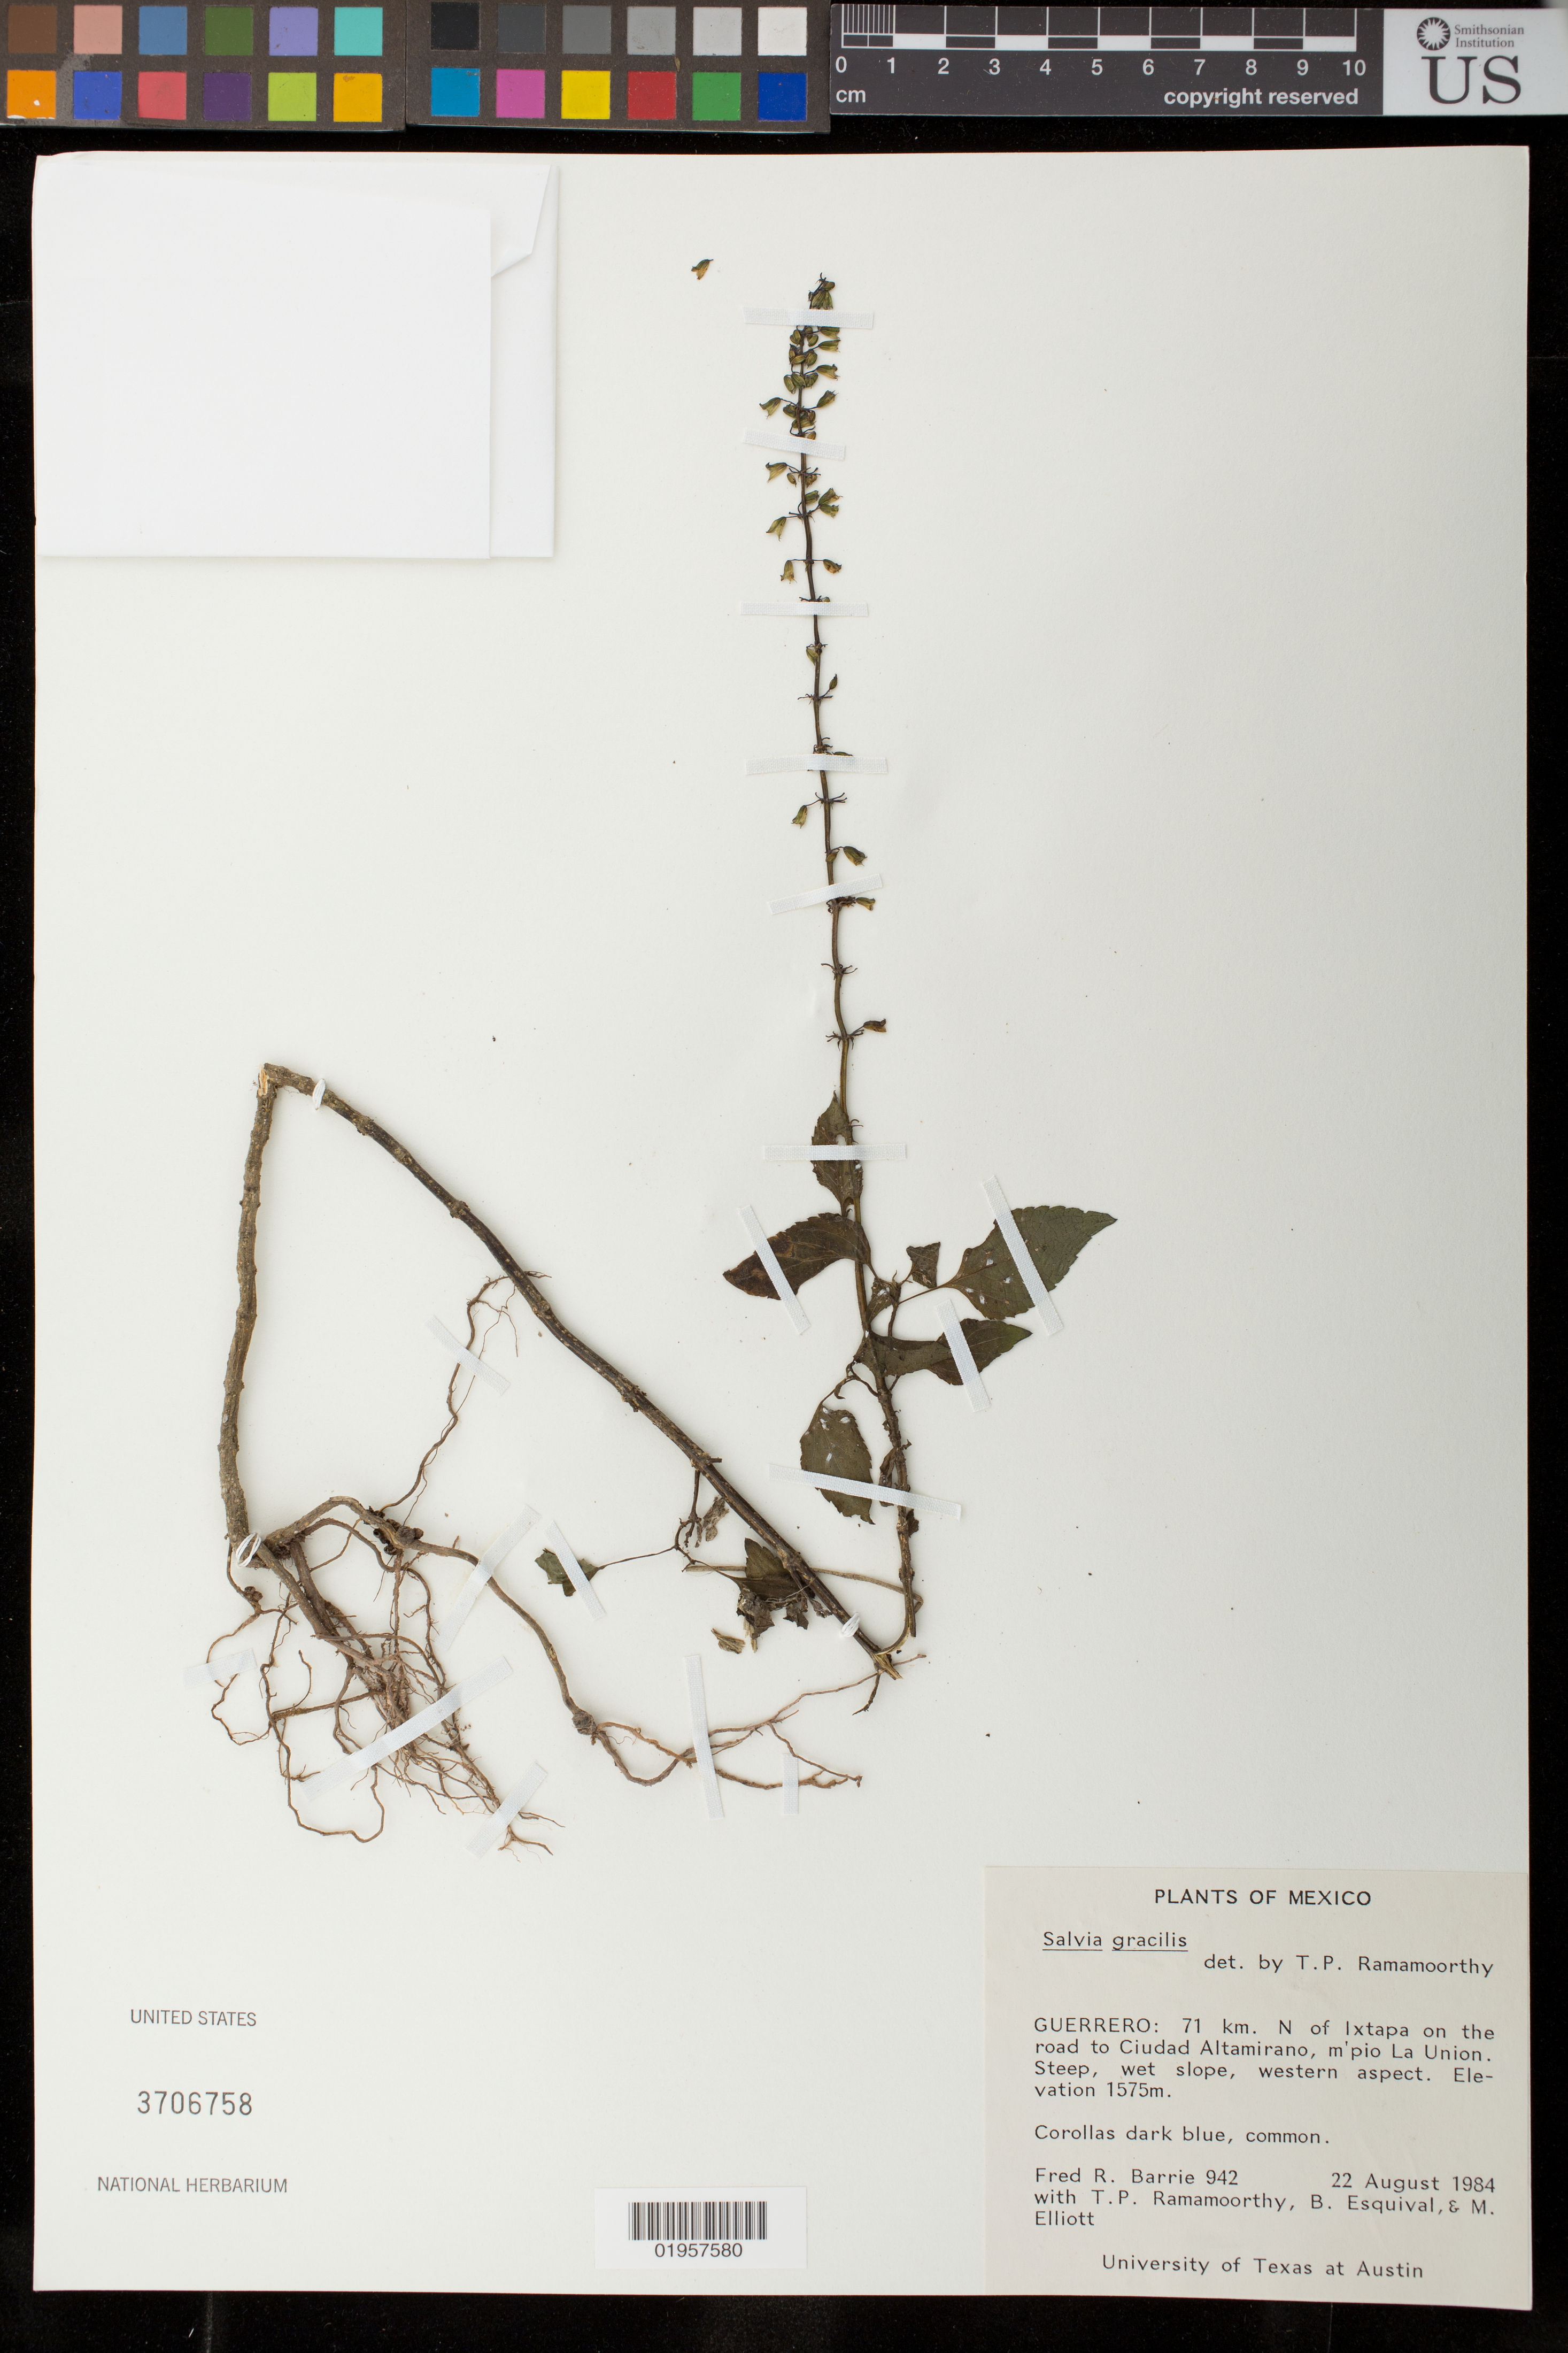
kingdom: Plantae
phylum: Tracheophyta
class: Magnoliopsida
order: Lamiales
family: Lamiaceae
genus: Salvia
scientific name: Salvia gracilis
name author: Benth.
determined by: Ramamoorthy, T. P.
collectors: F. R. Barrie, T. P. Ramamoorthy, B. Esquival & M. Elliott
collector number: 942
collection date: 1984-08-22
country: Mexico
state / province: Guerrero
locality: Mpio. La Union, 71 km N of Ixtapa on the road to Ciudad Altamirano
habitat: Steep, wet slope, western aspect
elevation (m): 1575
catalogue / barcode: US 3706758